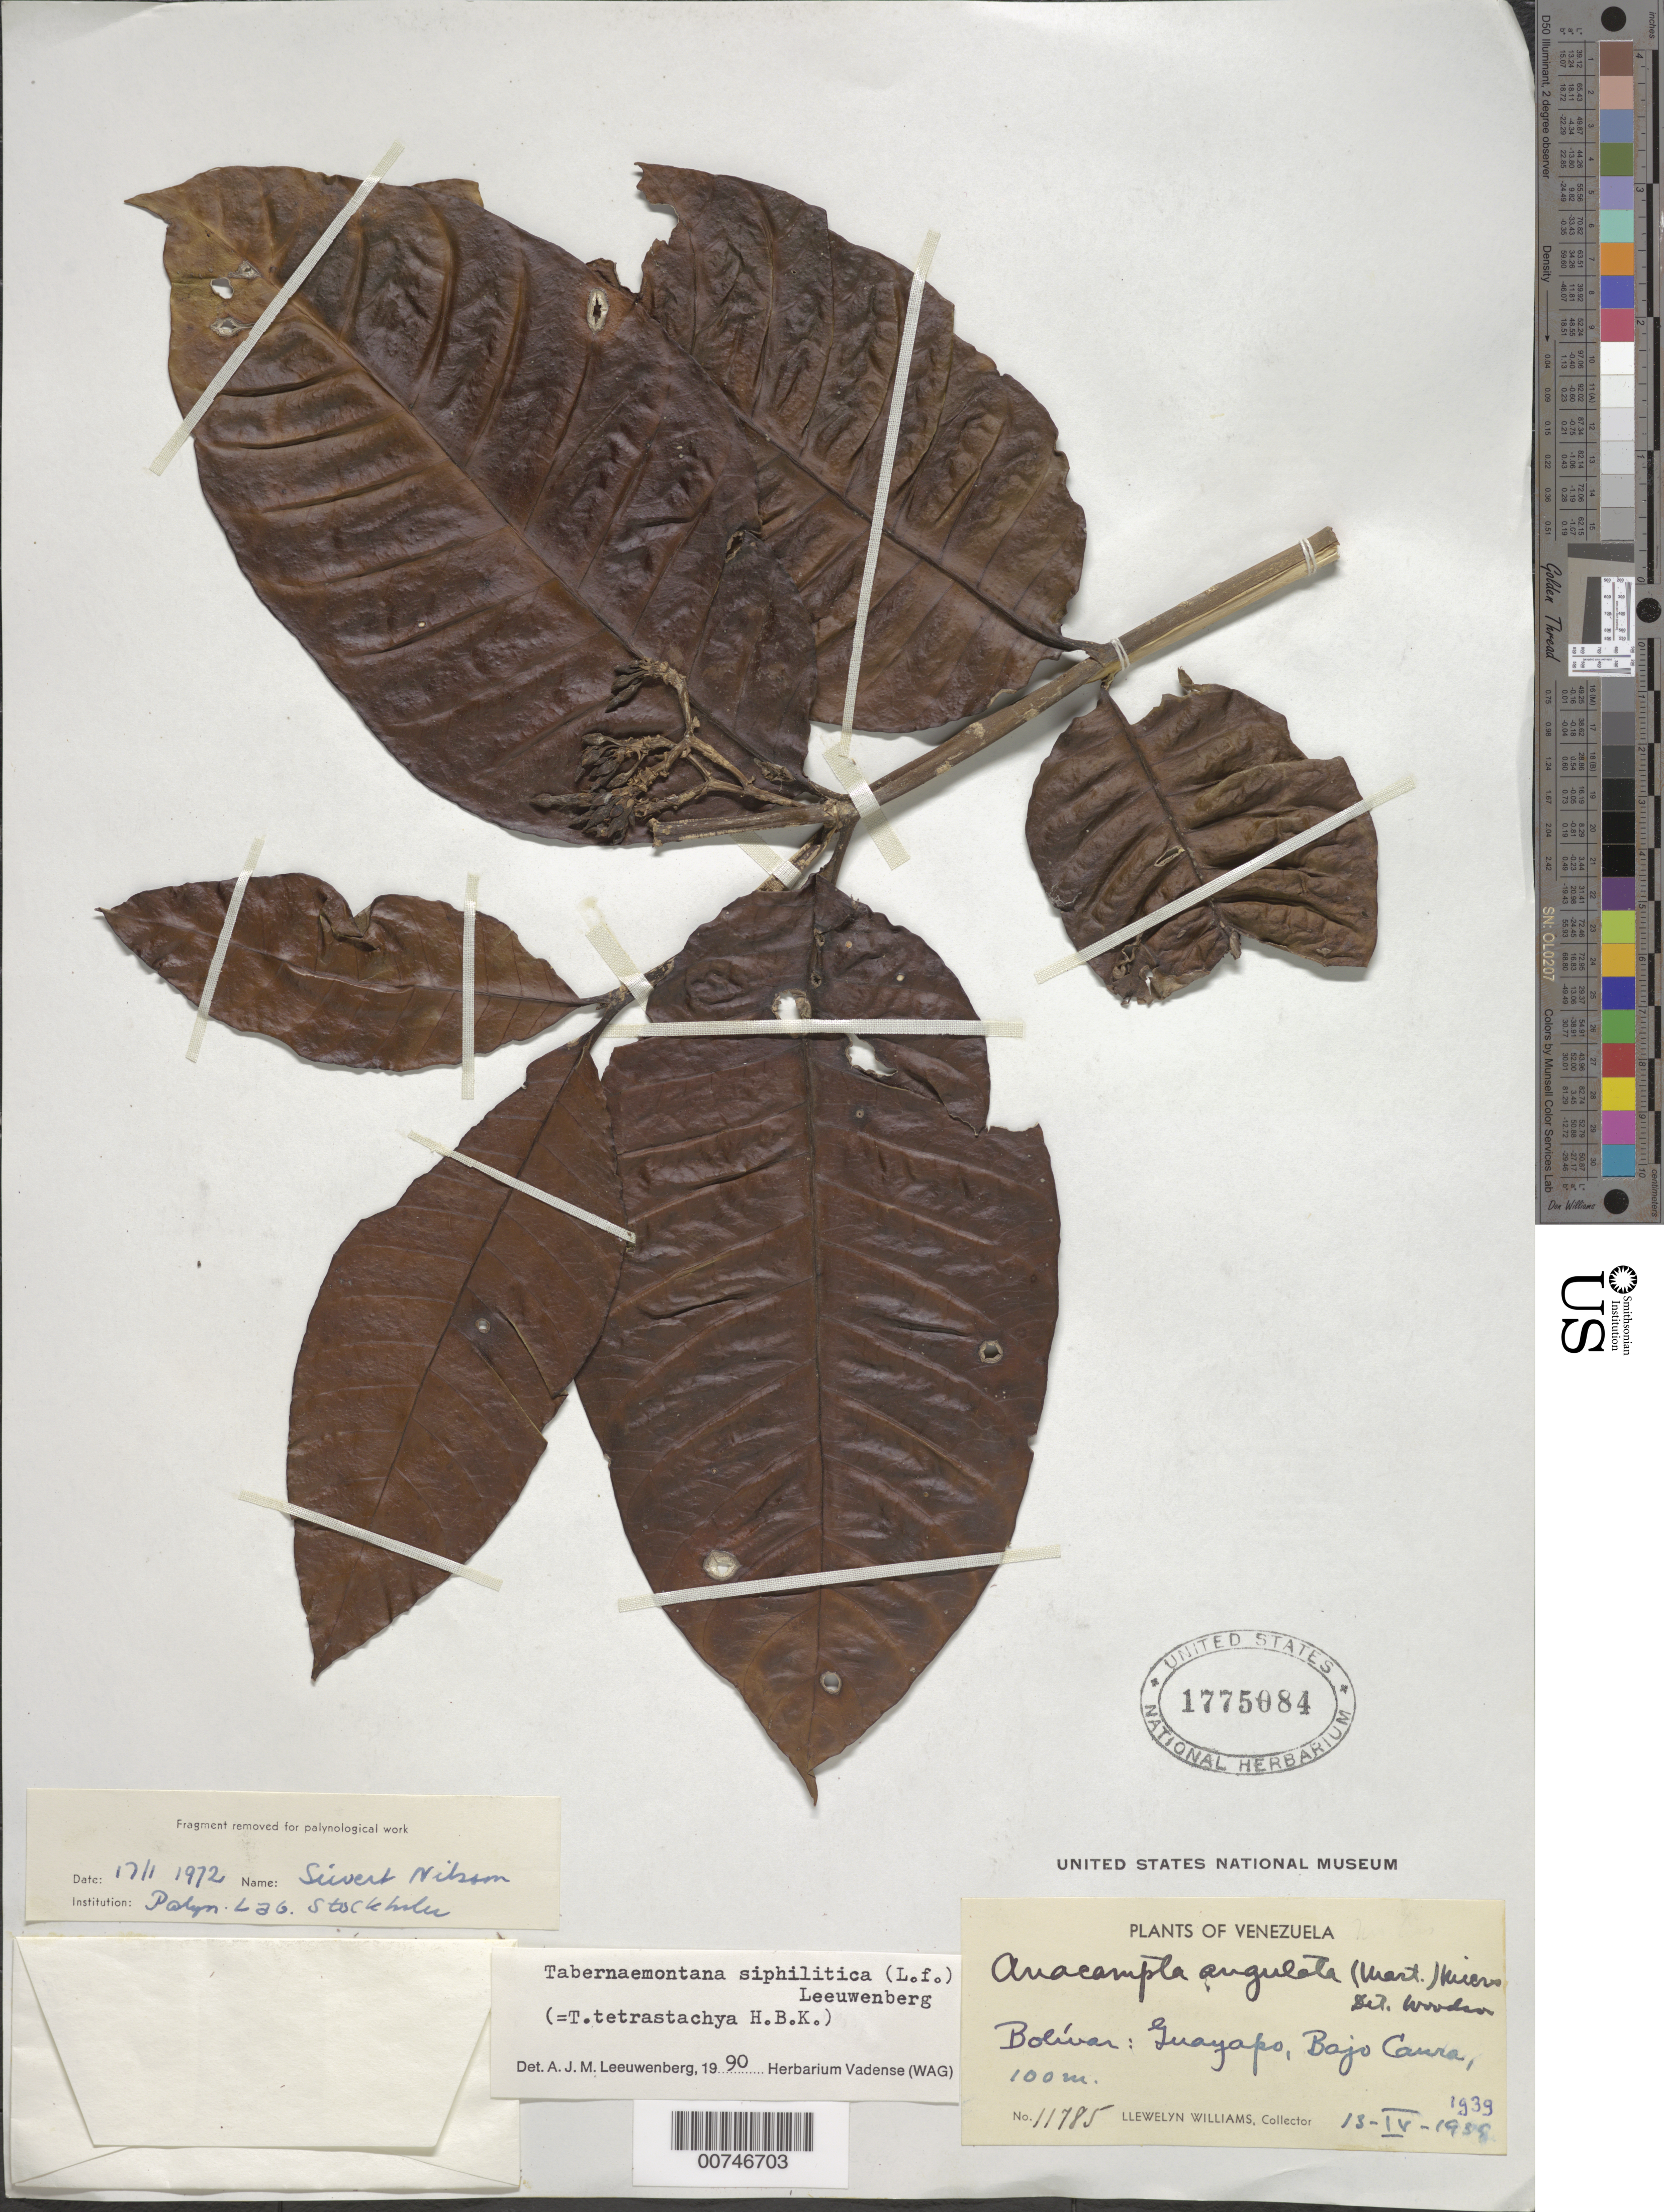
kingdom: Plantae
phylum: Tracheophyta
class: Magnoliopsida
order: Gentianales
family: Apocynaceae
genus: Tabernaemontana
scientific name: Tabernaemontana siphilitica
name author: (L. f.) Leeuwenb.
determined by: Leeuwenberg, A. J. M.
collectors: Ll. Williams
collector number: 11785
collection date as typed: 13-Apr-39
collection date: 1939-04-13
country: Venezuela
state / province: Bolívar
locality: Guayapo, Bajo Caura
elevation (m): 100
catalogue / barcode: US 1775084